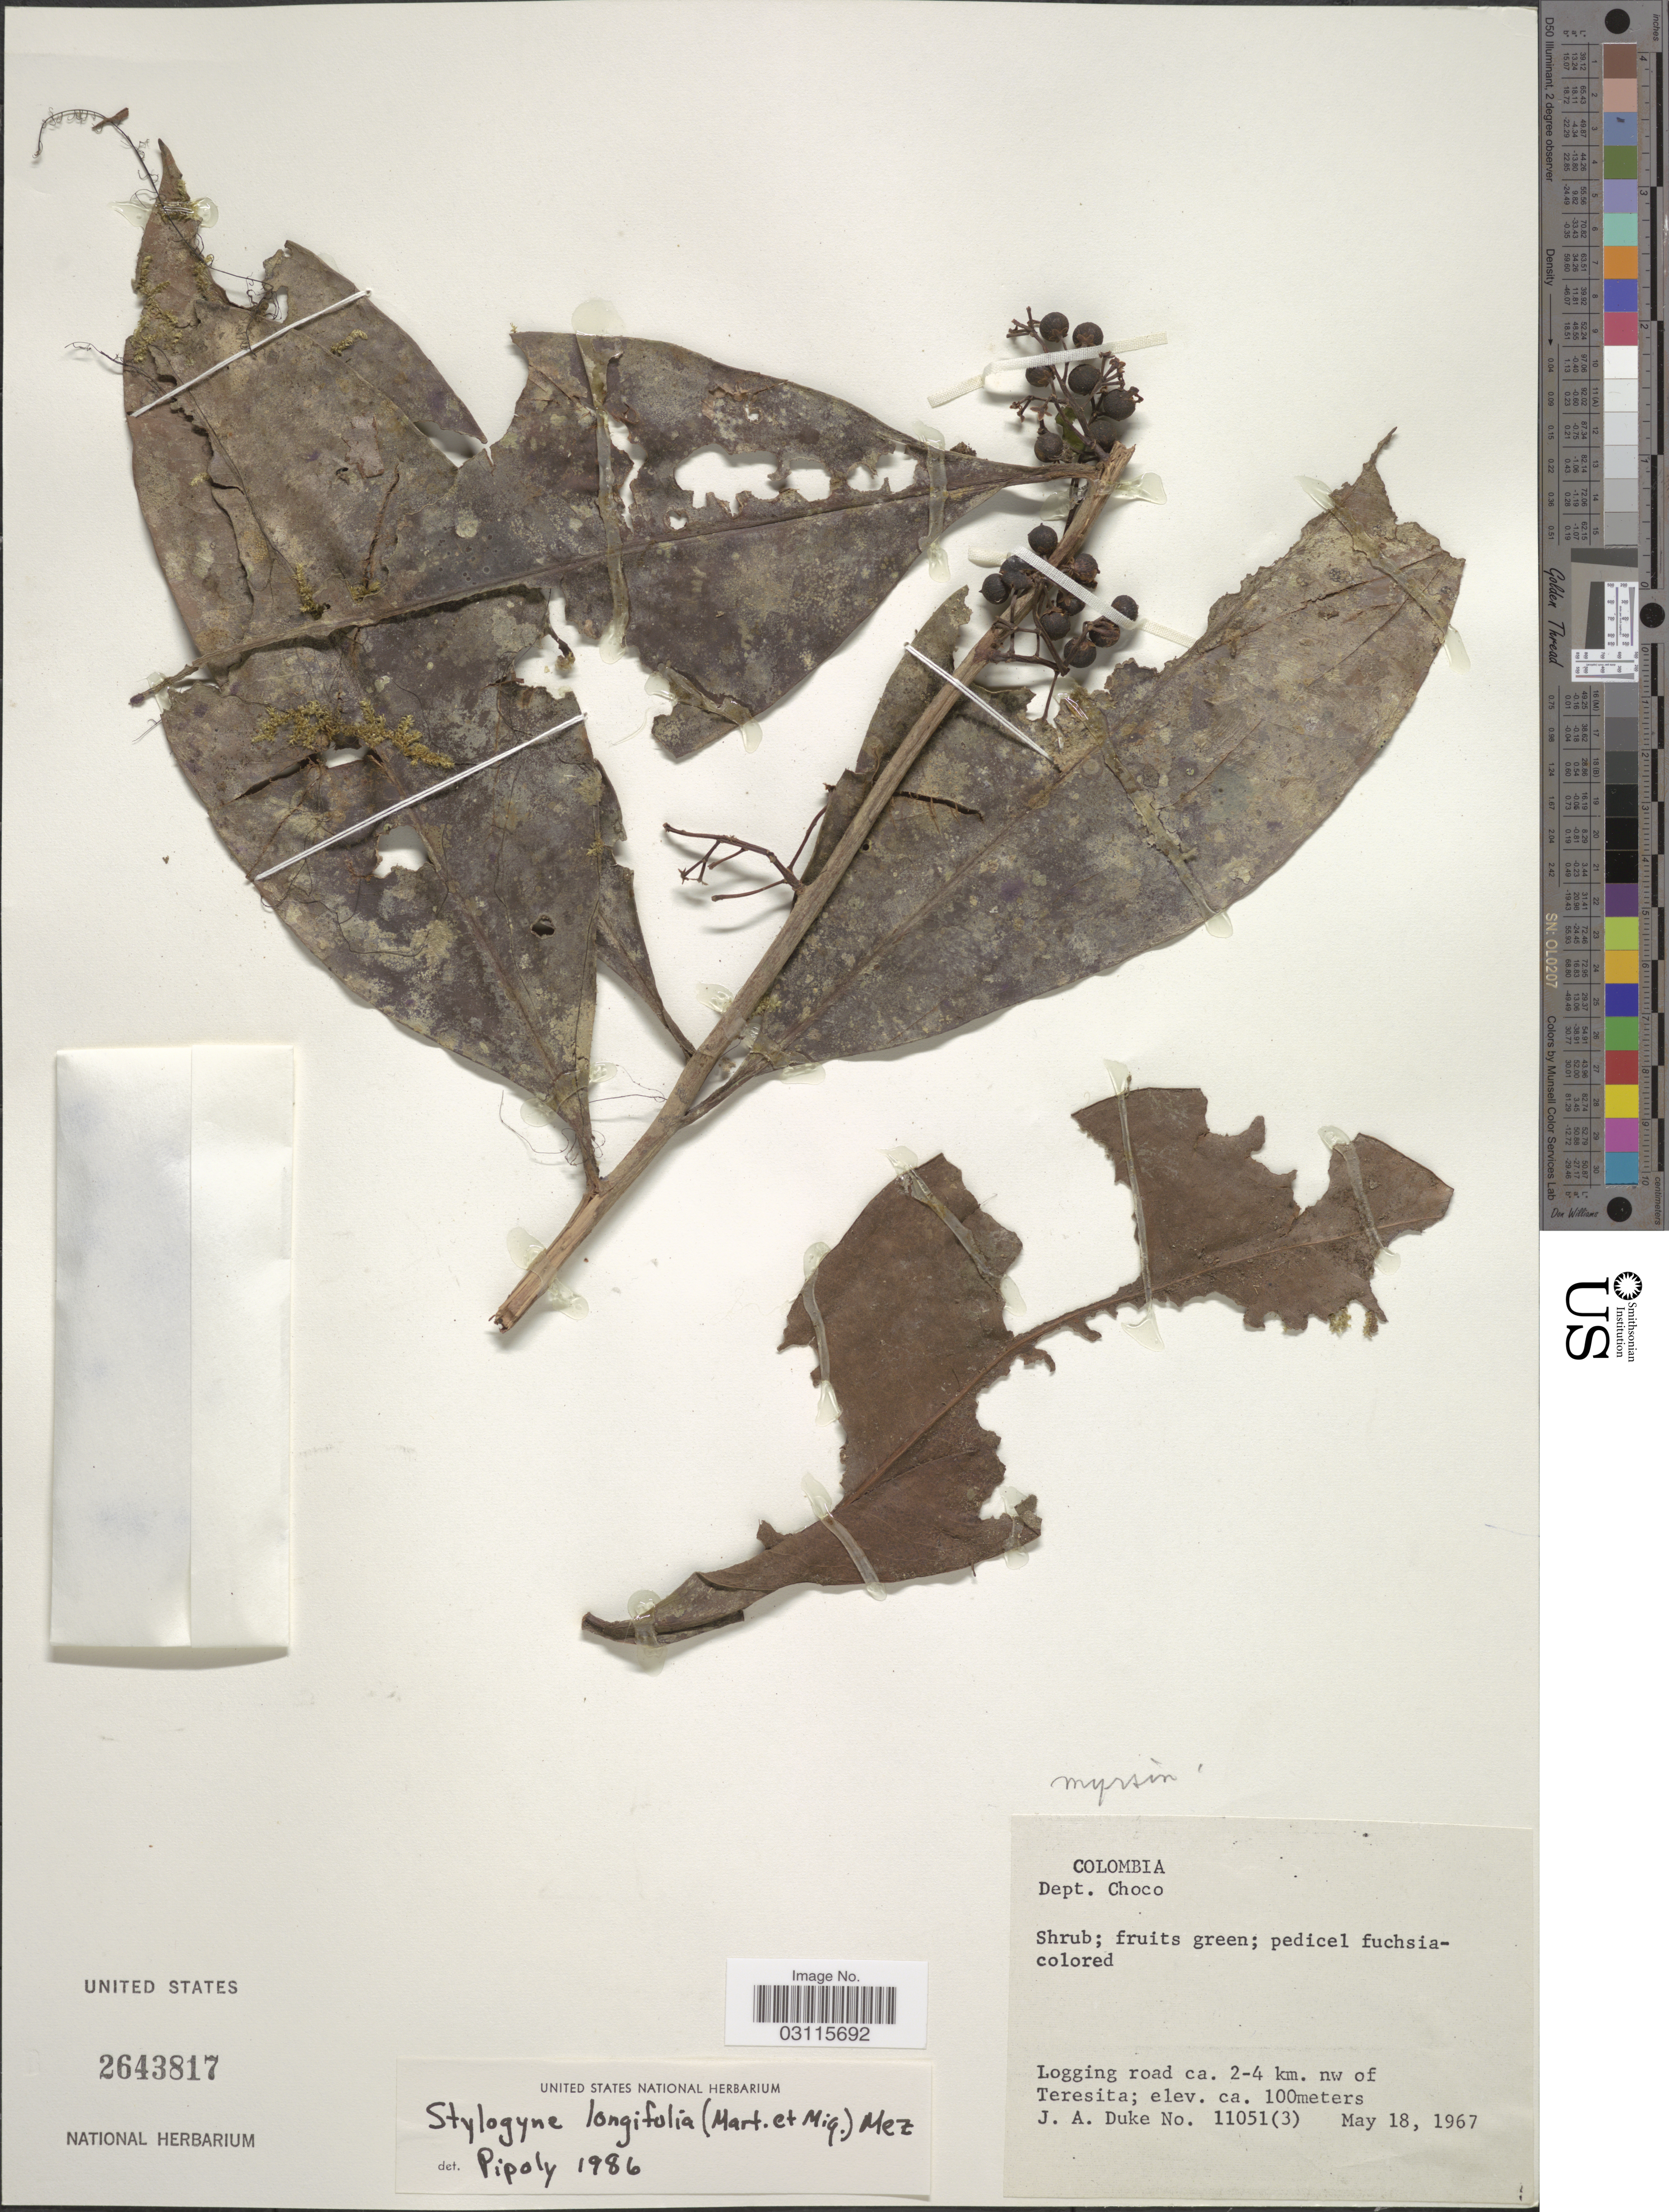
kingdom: Plantae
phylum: Tracheophyta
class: Magnoliopsida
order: Ericales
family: Primulaceae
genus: Stylogyne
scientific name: Stylogyne longifolia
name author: Mez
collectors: J. A. Duke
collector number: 11051/3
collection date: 1967-05-18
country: Colombia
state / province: Chocó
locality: Depto. Choco. Logging road ca. 2-4 km. nw of Teresita.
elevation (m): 100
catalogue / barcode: US 2643817